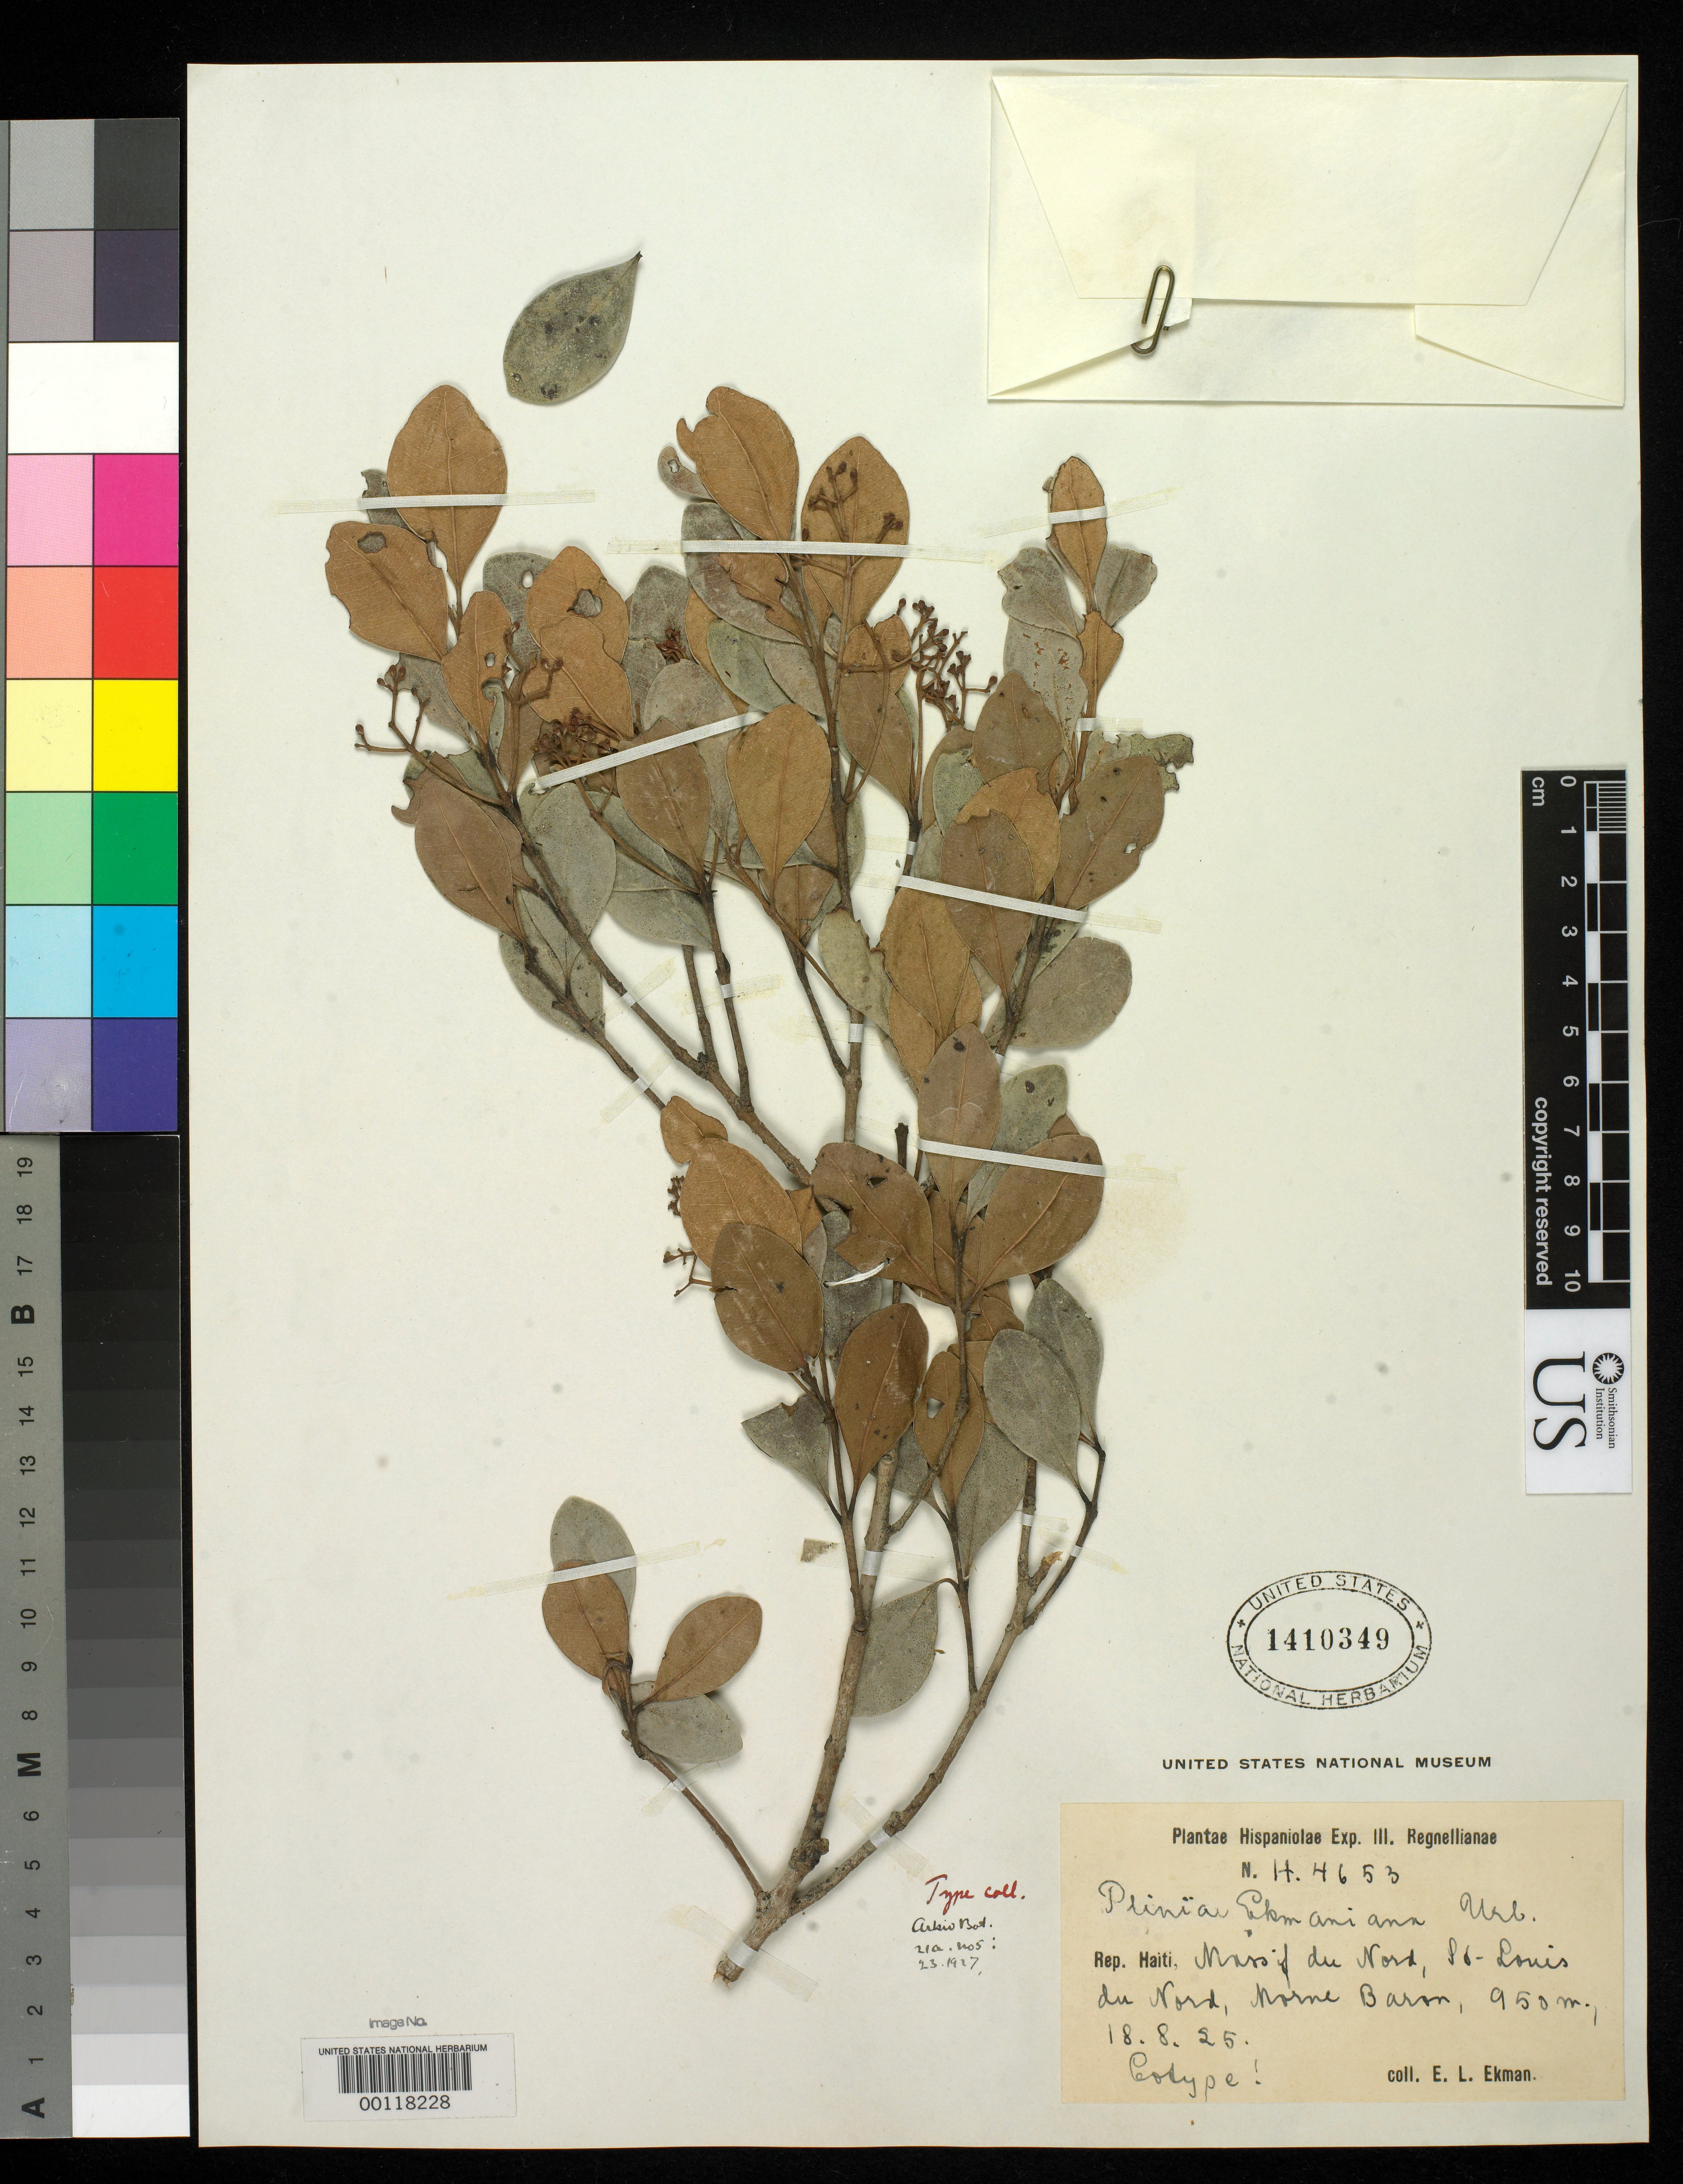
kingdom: Plantae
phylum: Tracheophyta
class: Magnoliopsida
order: Myrtales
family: Myrtaceae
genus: Plinia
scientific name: Plinia ekmaniana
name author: Urb.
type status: Isotype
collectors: E. L. Ekman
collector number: H 4653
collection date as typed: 18 Aug 1925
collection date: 1925-08-18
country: Haiti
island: Hispaniola Island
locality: Massif du Nord, prope St. Louis du Nord, Mane Baron.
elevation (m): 950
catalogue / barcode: US 1410349